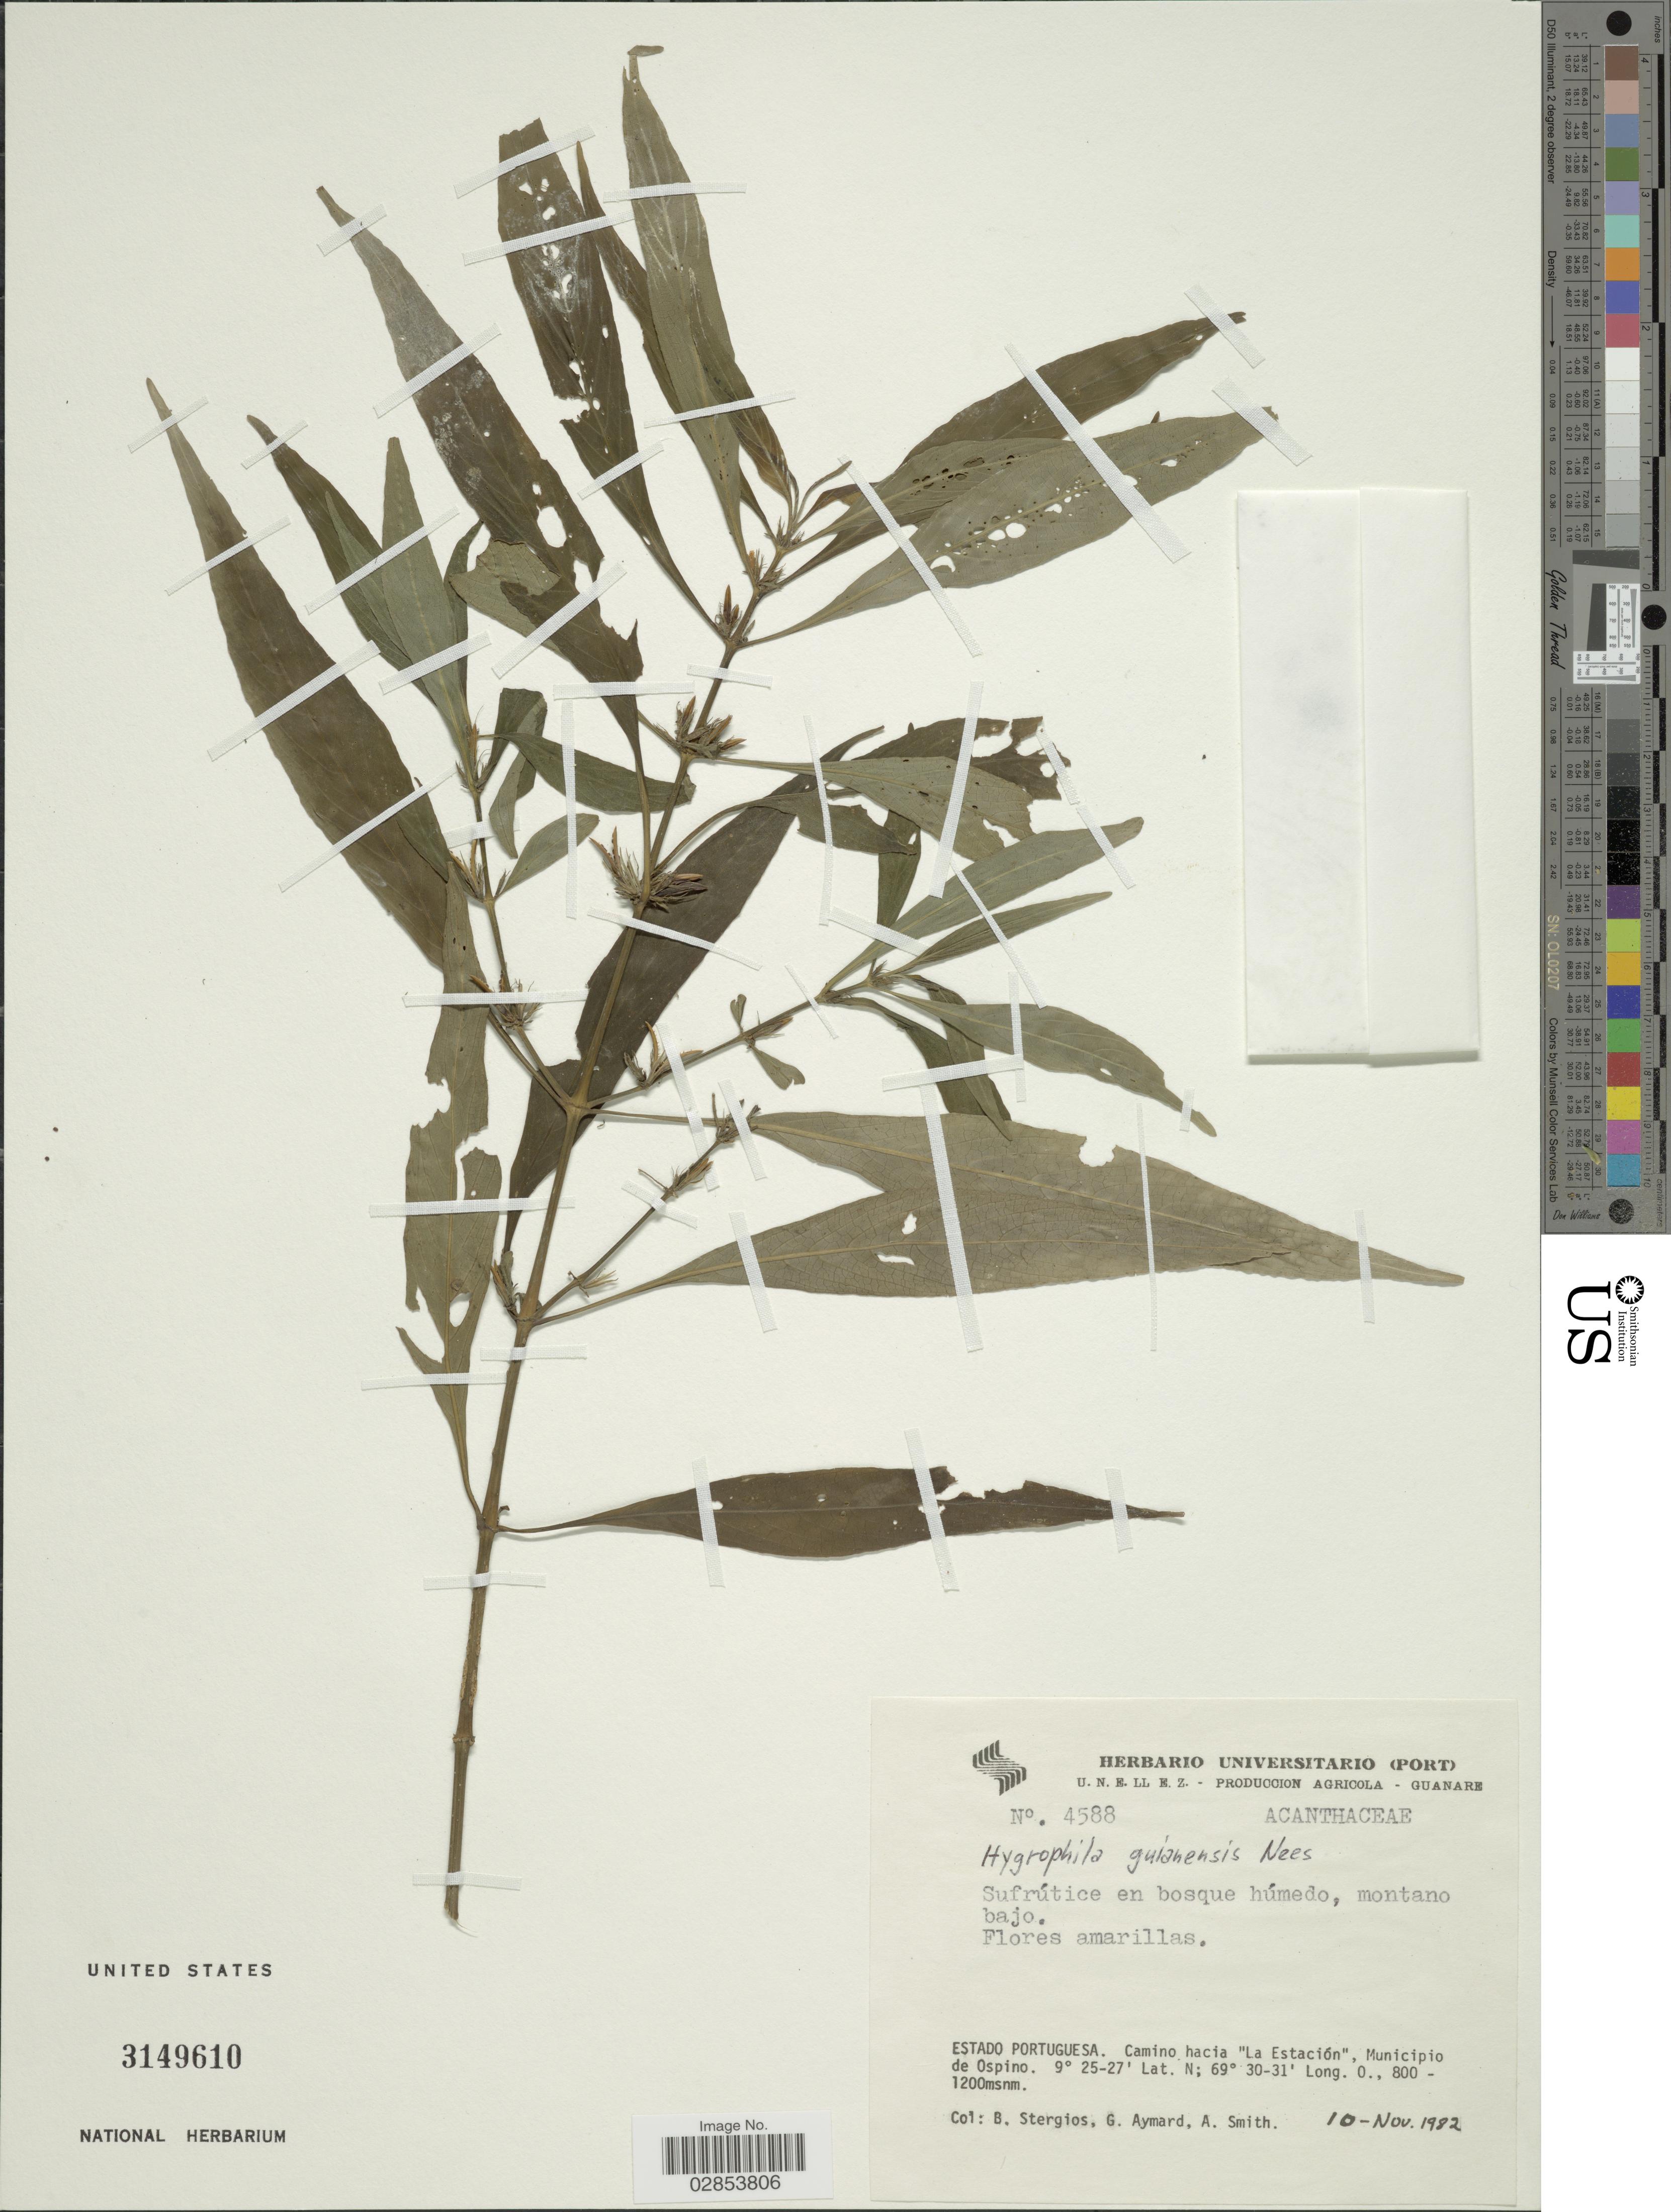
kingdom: Plantae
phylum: Tracheophyta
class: Magnoliopsida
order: Lamiales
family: Acanthaceae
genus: Hygrophila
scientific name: Hygrophila costata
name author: Nees & T. Nees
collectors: B. G. Stergios, G. A. Aymard & A. Smith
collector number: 4588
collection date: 1982-11-10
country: Venezuela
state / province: Portuguesa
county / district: Ospino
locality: Camino hacia "La Estación"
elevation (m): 800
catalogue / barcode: US 3149610